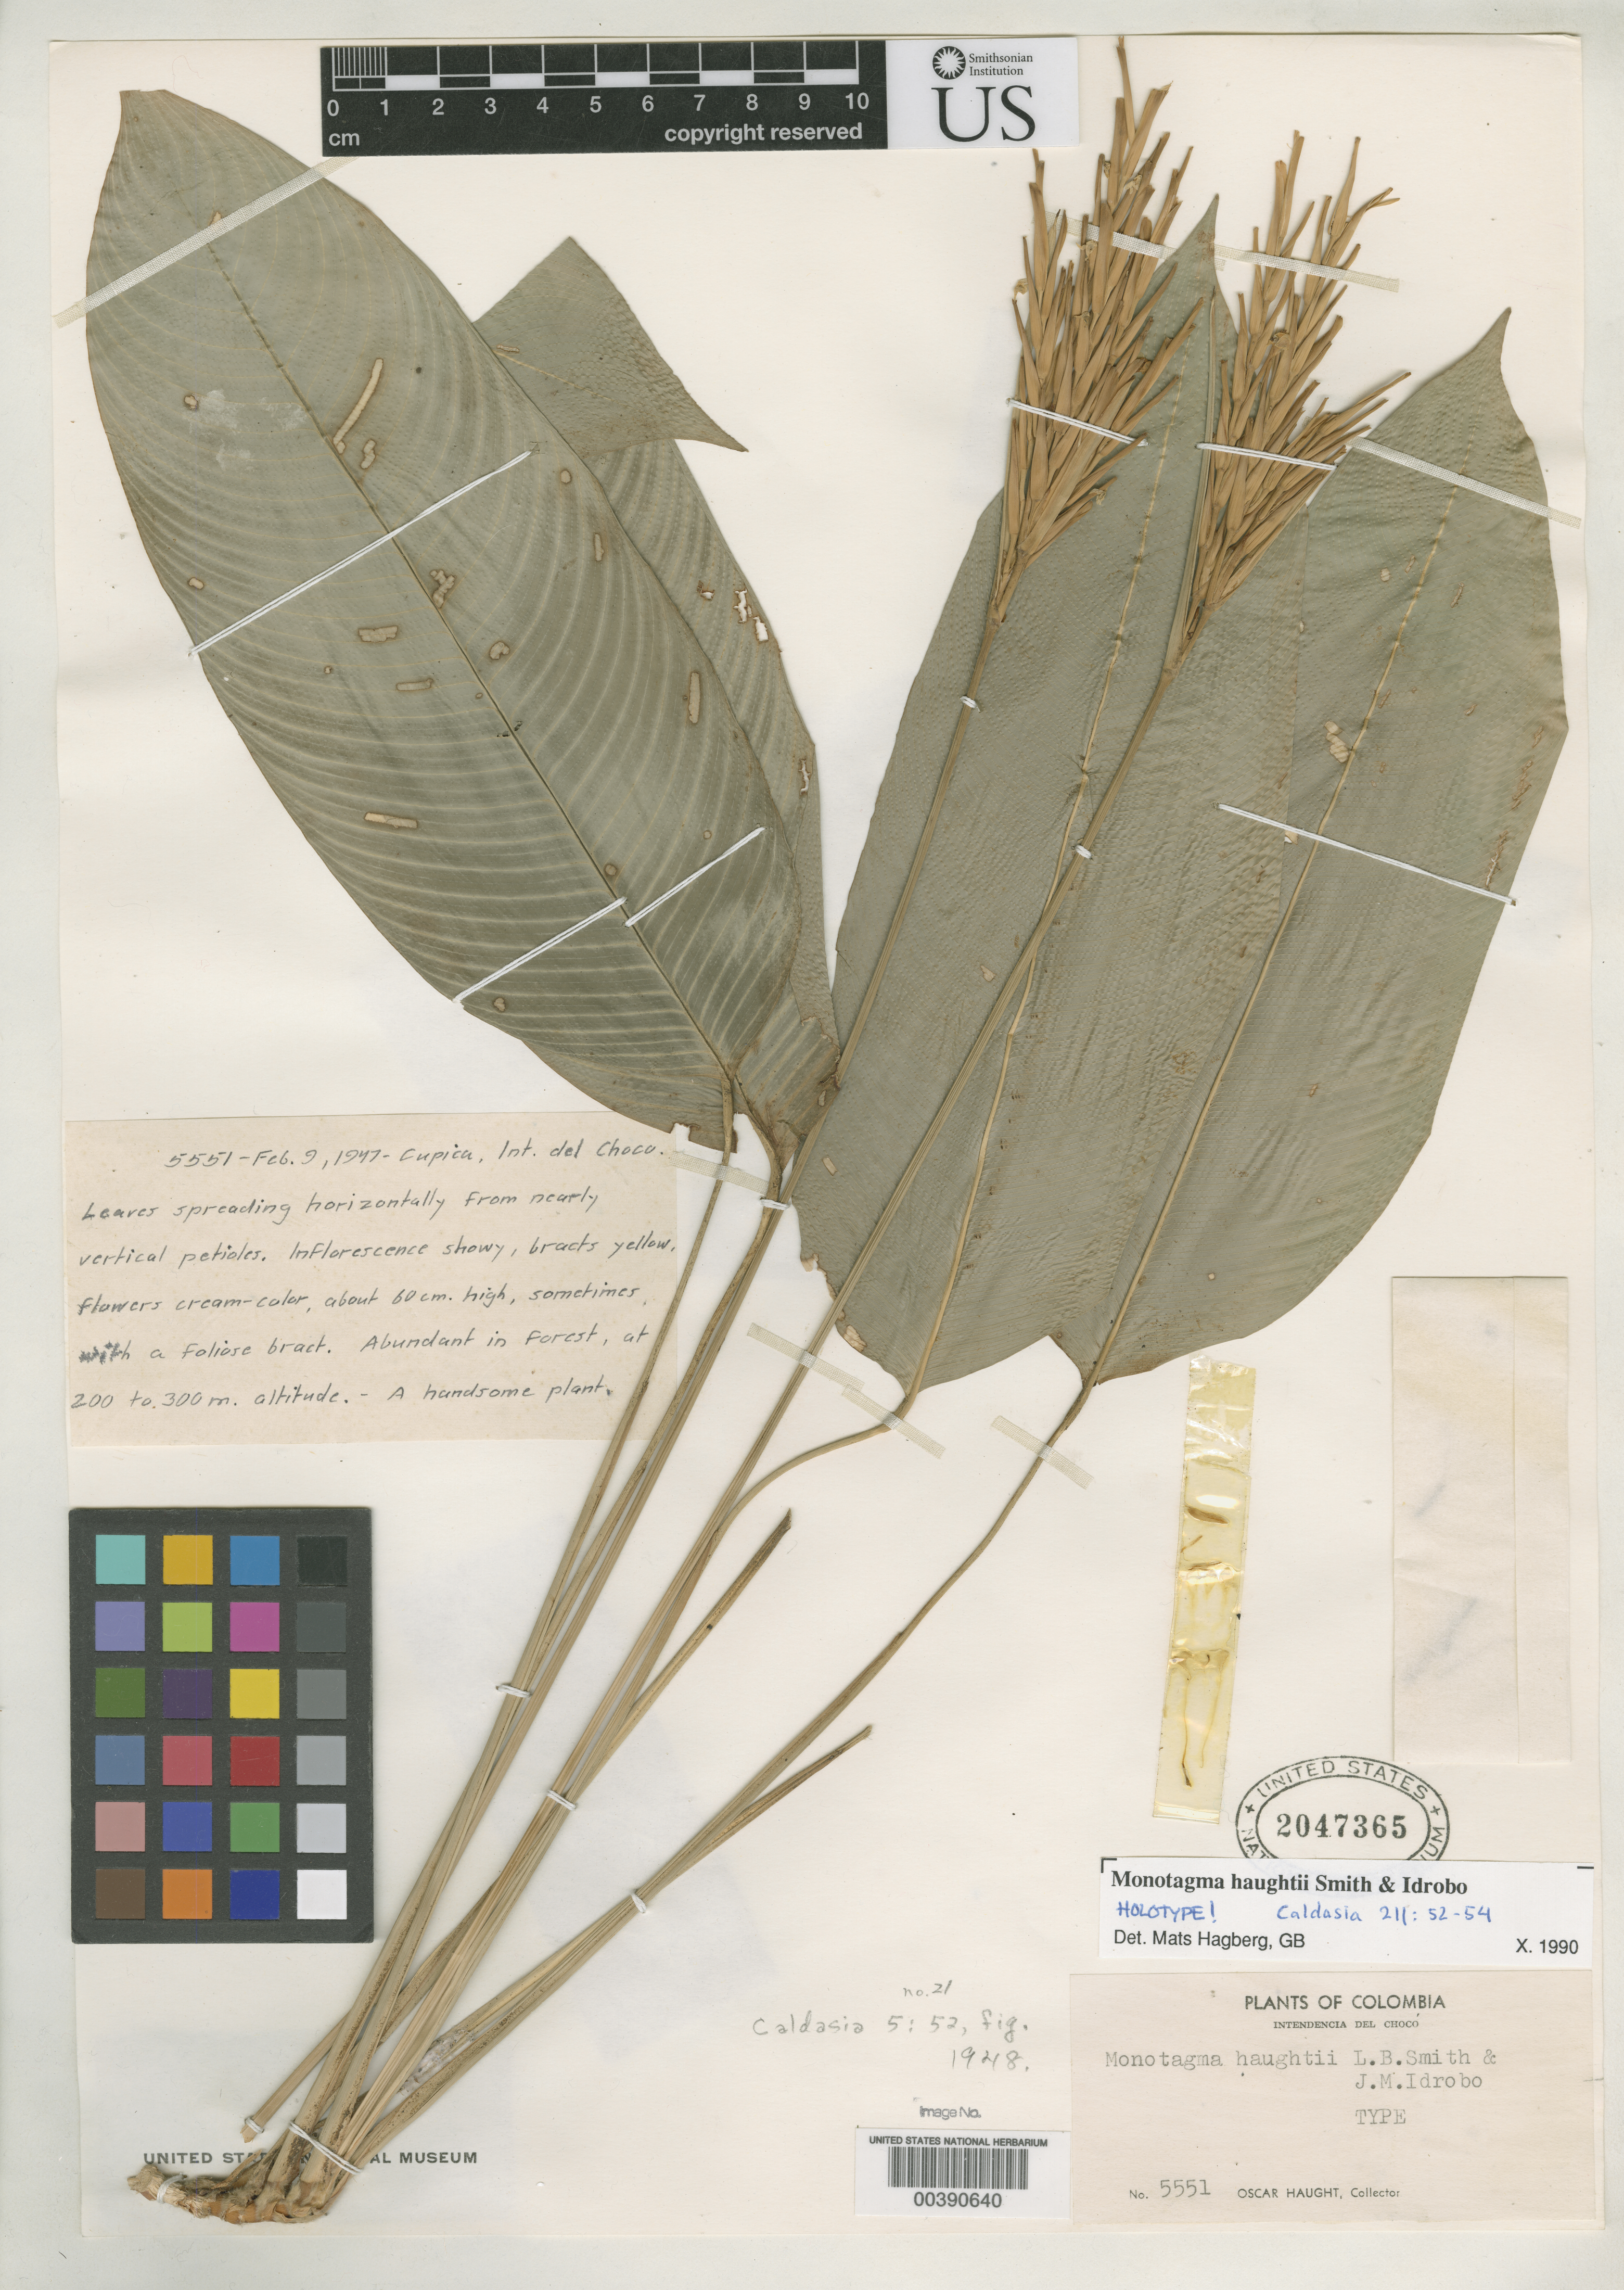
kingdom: Plantae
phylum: Tracheophyta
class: Liliopsida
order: Zingiberales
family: Marantaceae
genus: Monotagma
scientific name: Monotagma haughtii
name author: L.B. Sm. & Idrobo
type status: Holotype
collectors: O. L. Haught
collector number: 5551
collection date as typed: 09 Feb 1947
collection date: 1947-02-09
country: Colombia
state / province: Chocó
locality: Cupica.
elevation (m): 200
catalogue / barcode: US 2047365